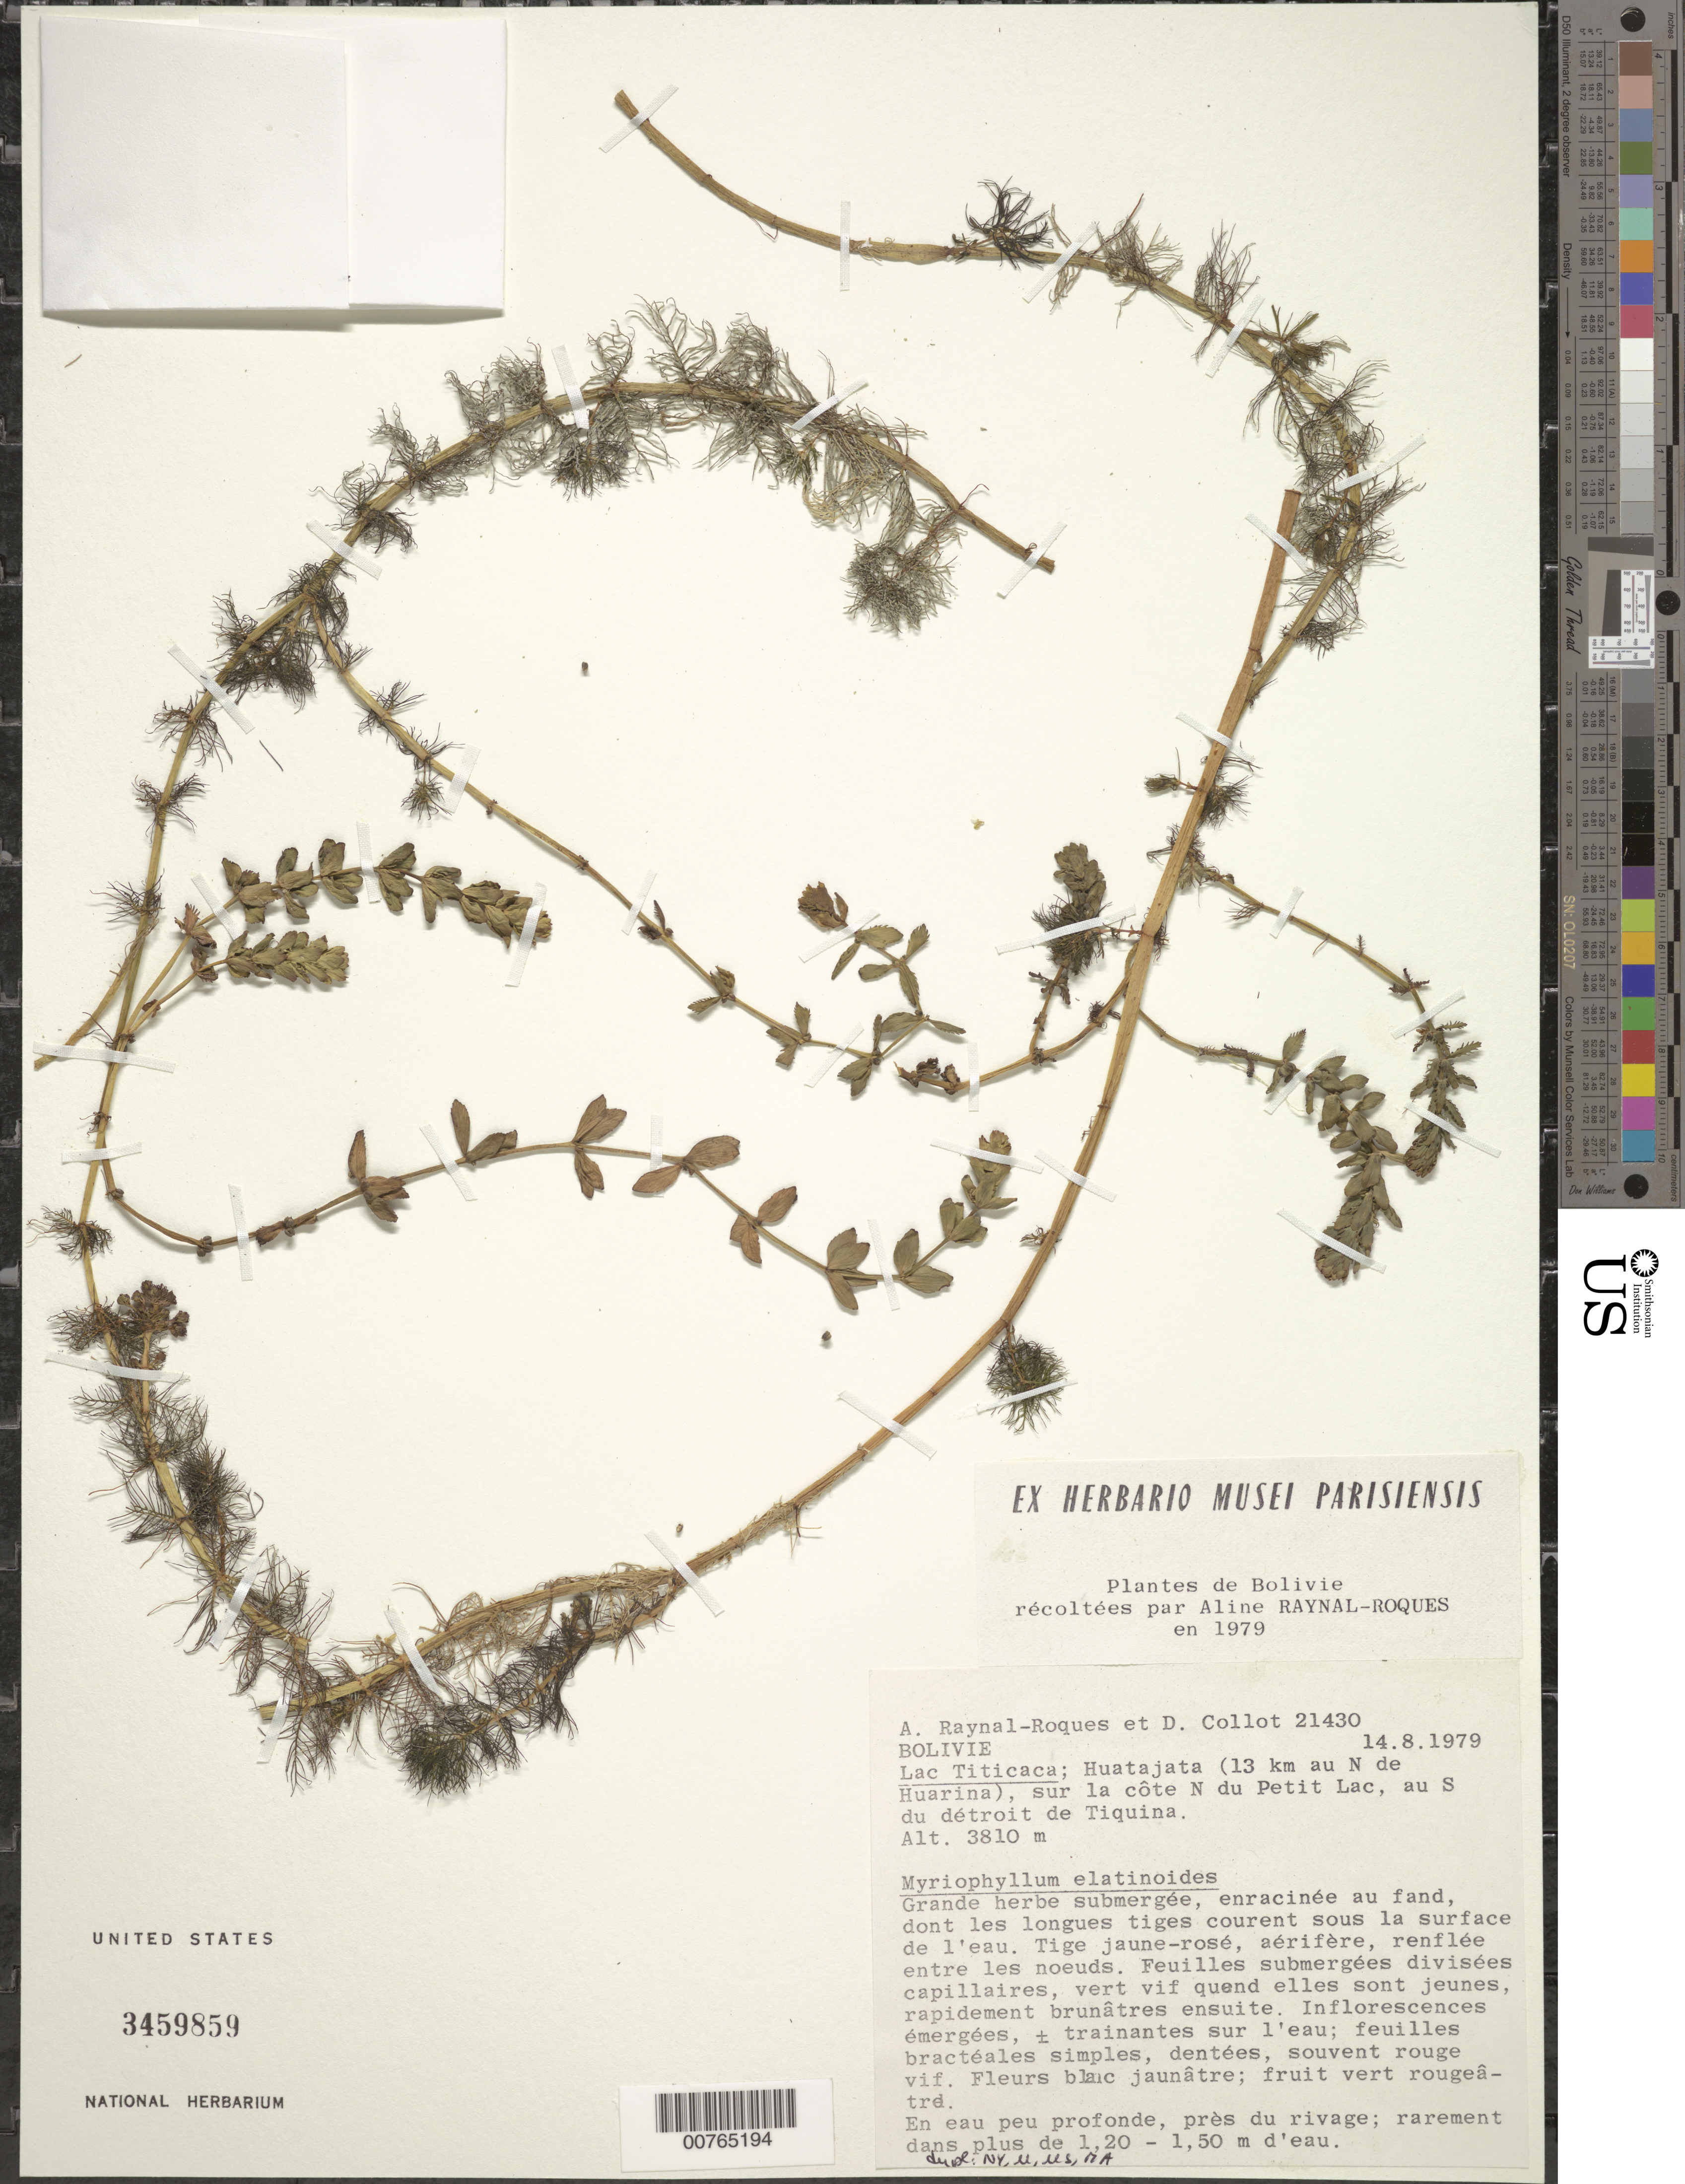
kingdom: Plantae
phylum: Tracheophyta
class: Magnoliopsida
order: Saxifragales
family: Haloragaceae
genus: Myriophyllum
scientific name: Myriophyllum elatinoides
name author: Gaudich.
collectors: A. M. Raynal & D. Collot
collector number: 21430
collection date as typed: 14 Aug 1979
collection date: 1979-08-14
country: Bolivia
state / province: La Paz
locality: Lac Titicaca, Huatajata, N of Huarina, sur la cote, N du Petit Lac, S of Detroit de Tiquina.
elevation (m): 3810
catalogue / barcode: US 3459859